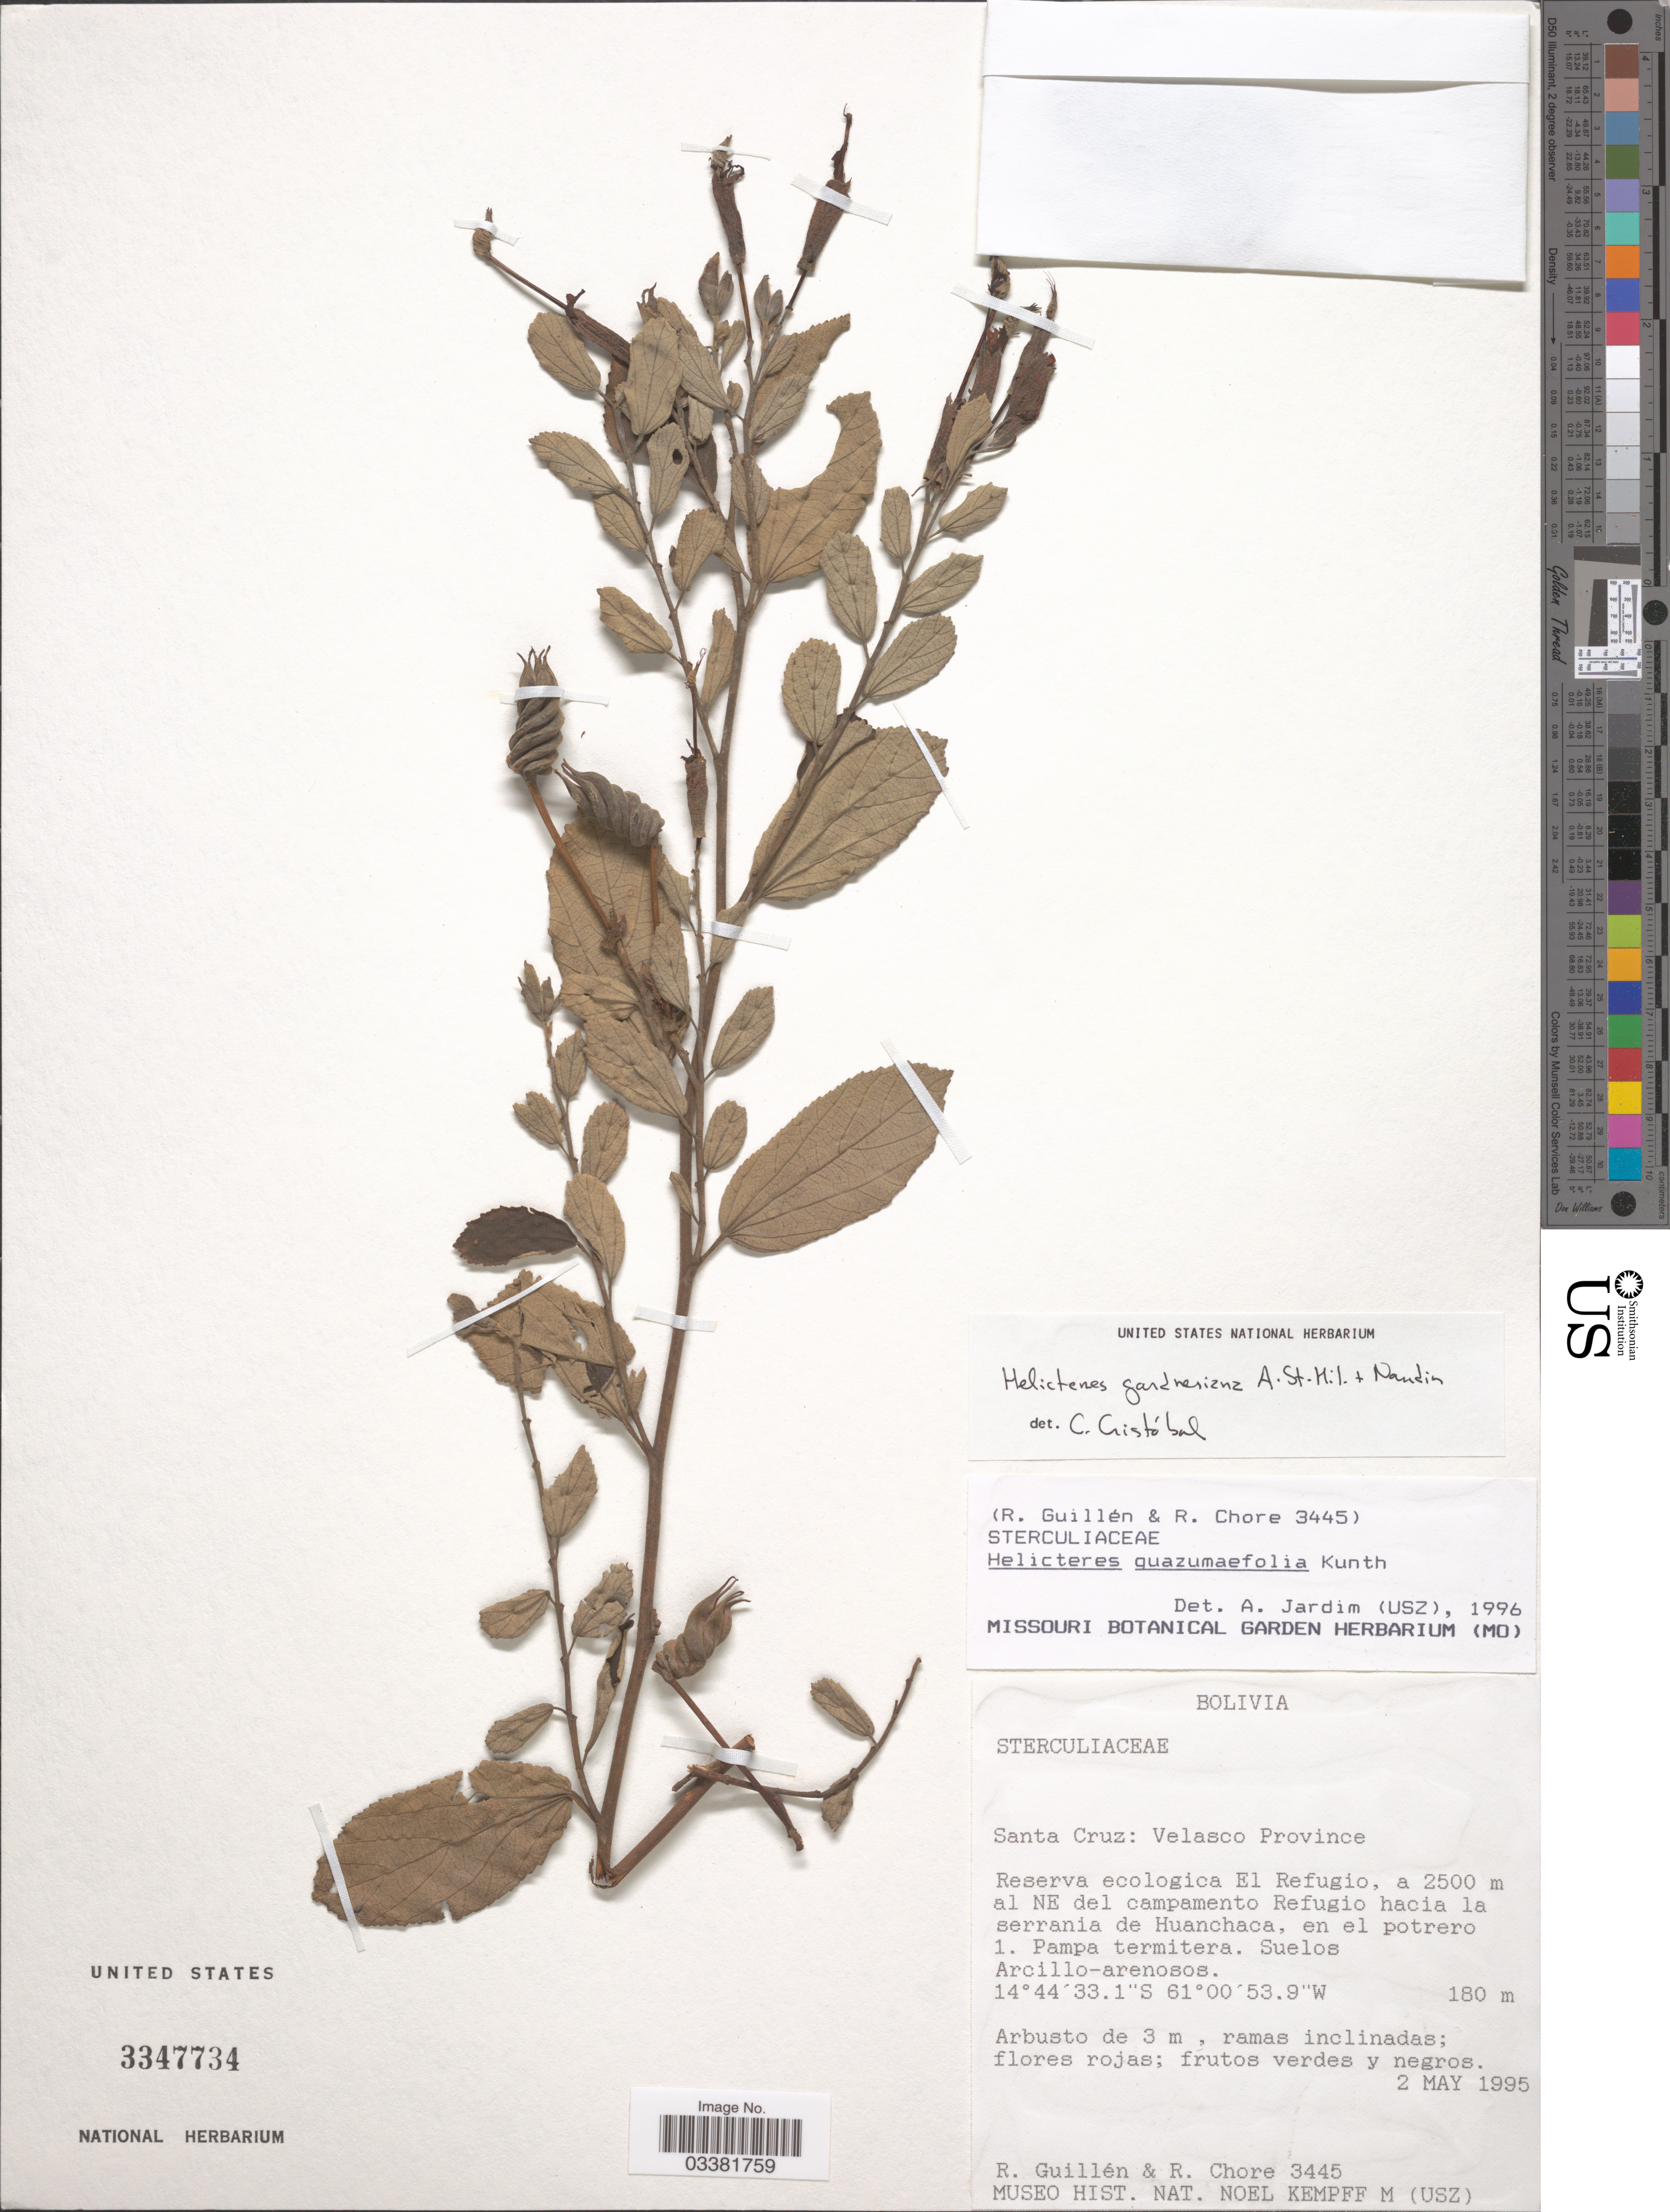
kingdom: Plantae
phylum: Tracheophyta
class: Magnoliopsida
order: Malvales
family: Malvaceae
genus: Helicteres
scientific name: Helicteres gardneriana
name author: A. St.-Hil. & Naudin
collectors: R. Guillen & R. Choré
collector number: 3445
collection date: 1995-05-02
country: Bolivia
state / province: Santa Cruz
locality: Velasco Province. Reserva ecologica El Refugio, a 2500 m al NE del campamento Refugio hacia la serrania de Huanchaca, en el potrero Arcillo-arenosos.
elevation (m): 180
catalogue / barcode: US 3347734